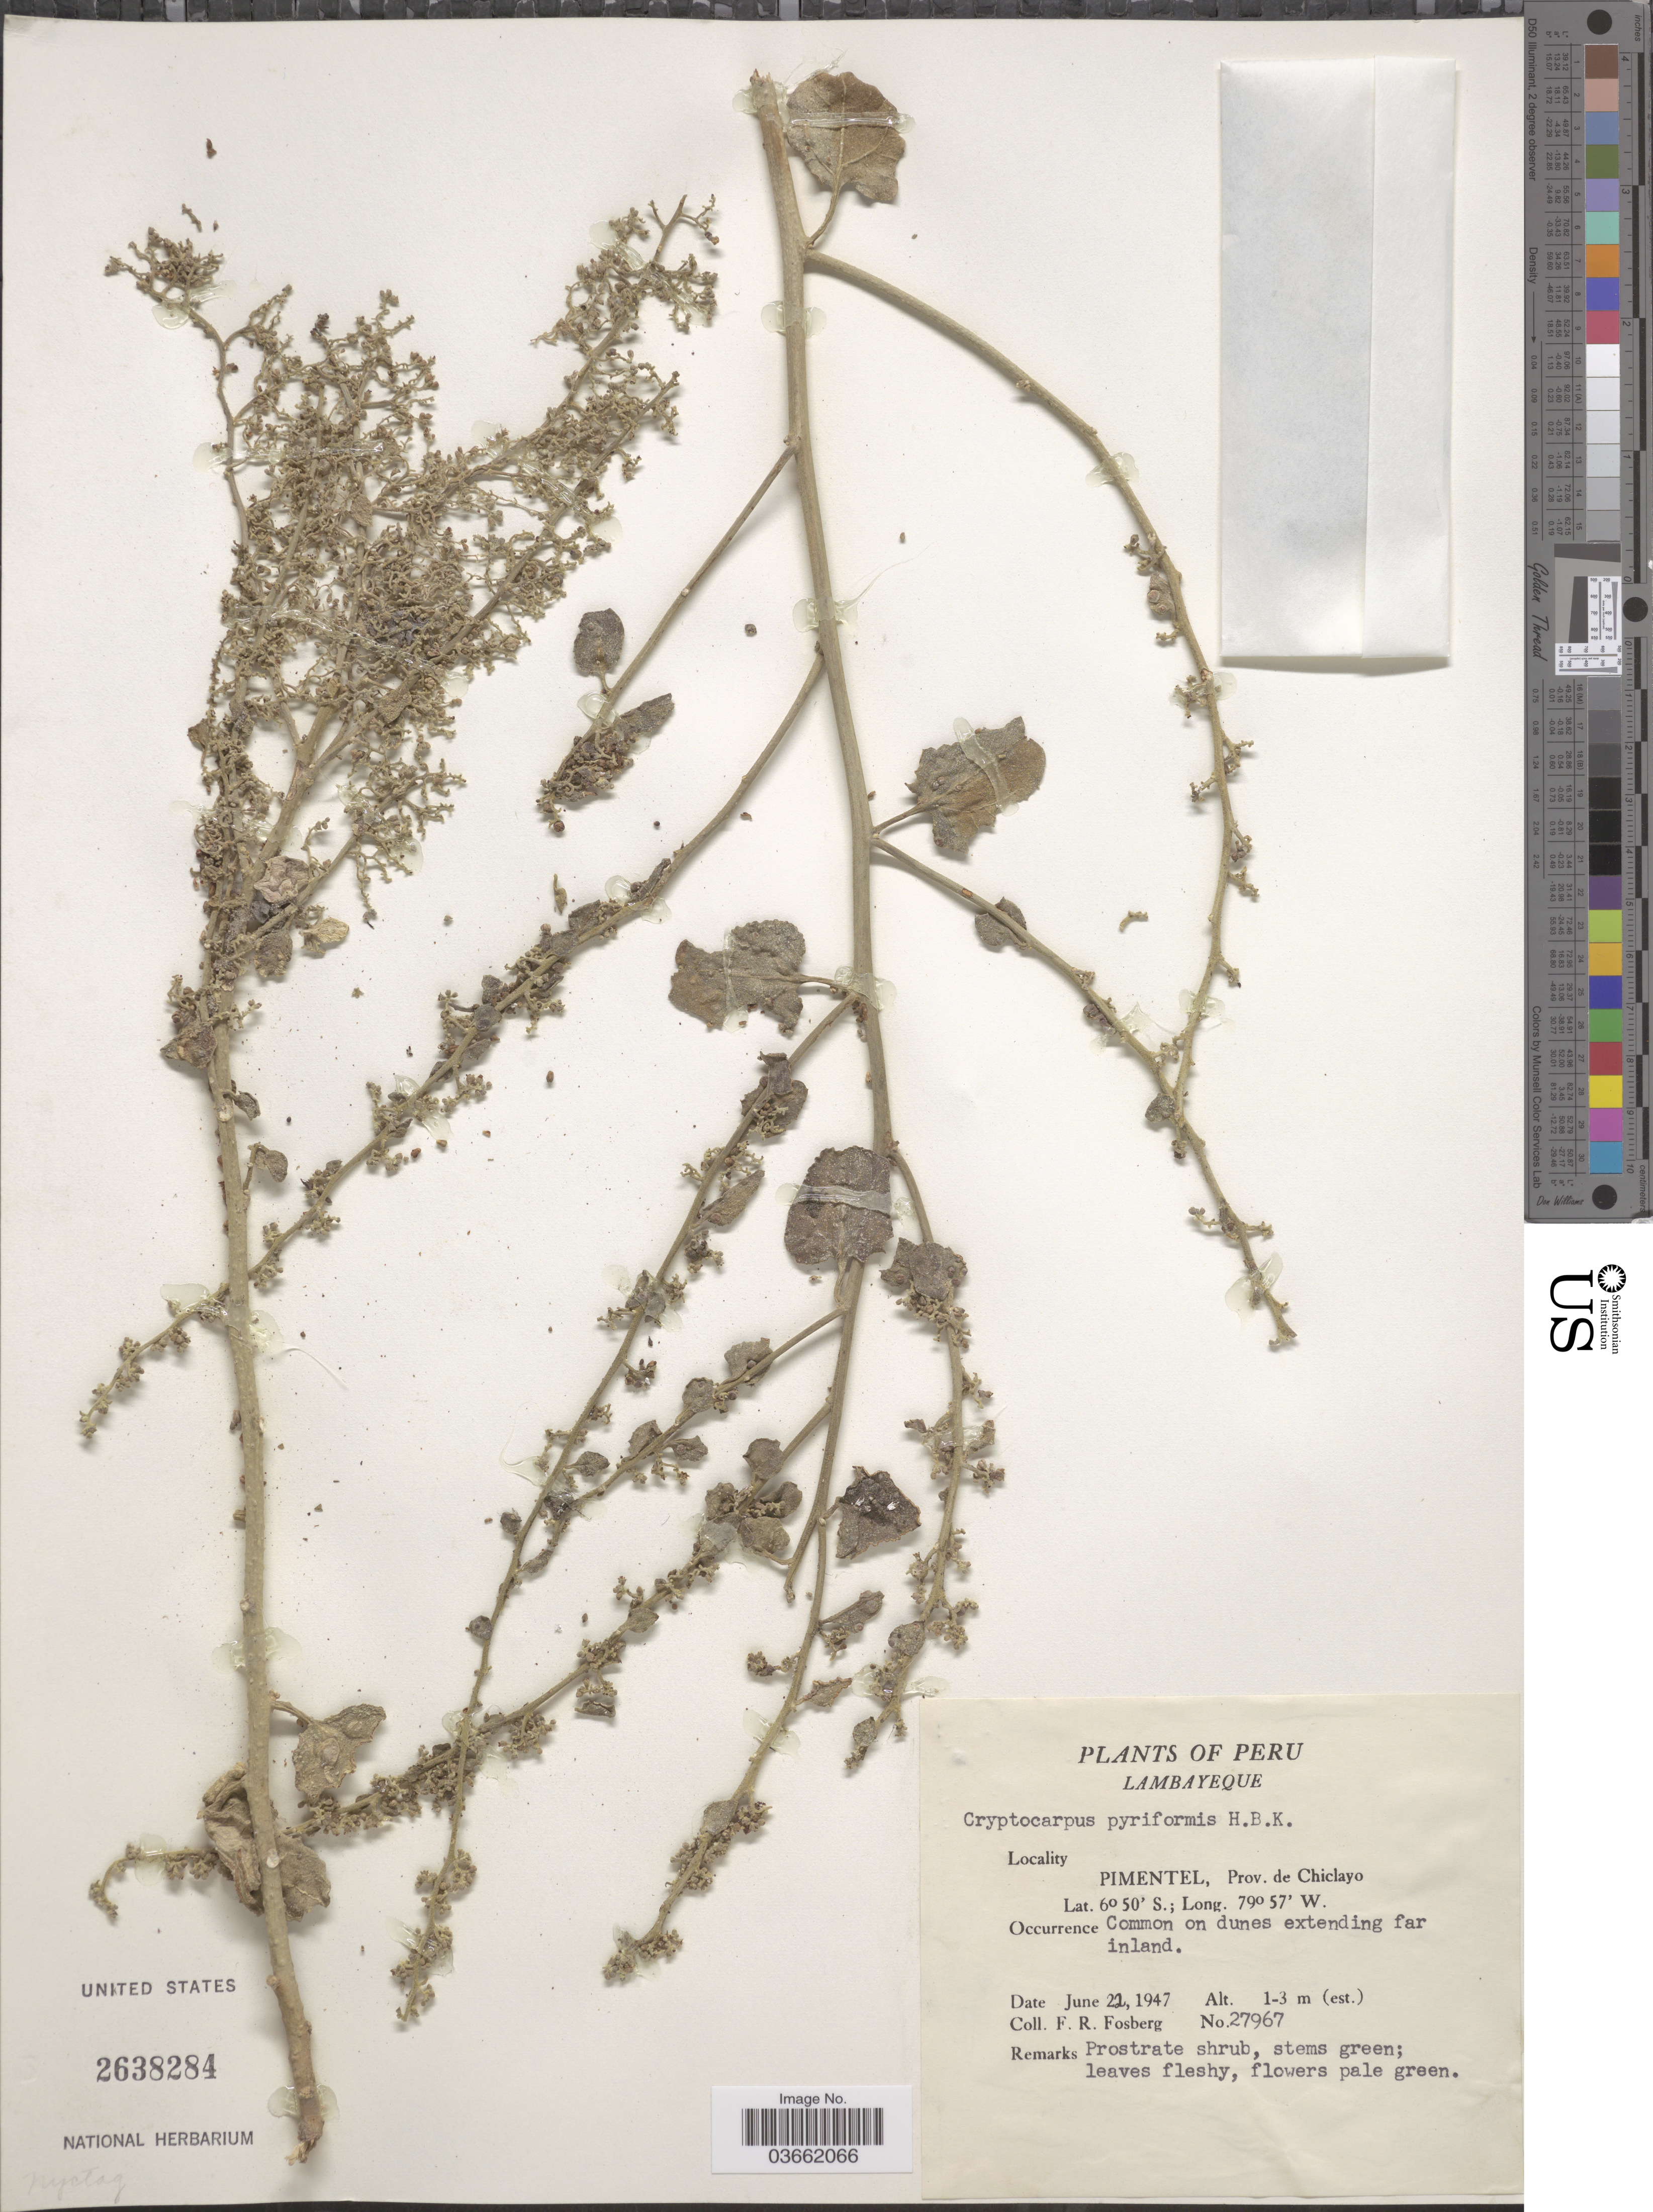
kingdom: Plantae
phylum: Tracheophyta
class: Magnoliopsida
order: Caryophyllales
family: Nyctaginaceae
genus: Cryptocarpus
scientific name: Cryptocarpus pyriformis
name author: Kunth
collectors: F. R. Fosberg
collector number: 27967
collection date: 1947-06-22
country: Peru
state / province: Lambayeque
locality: Pimentel, Prov. de Chiclayo.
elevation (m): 1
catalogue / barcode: US 2638284